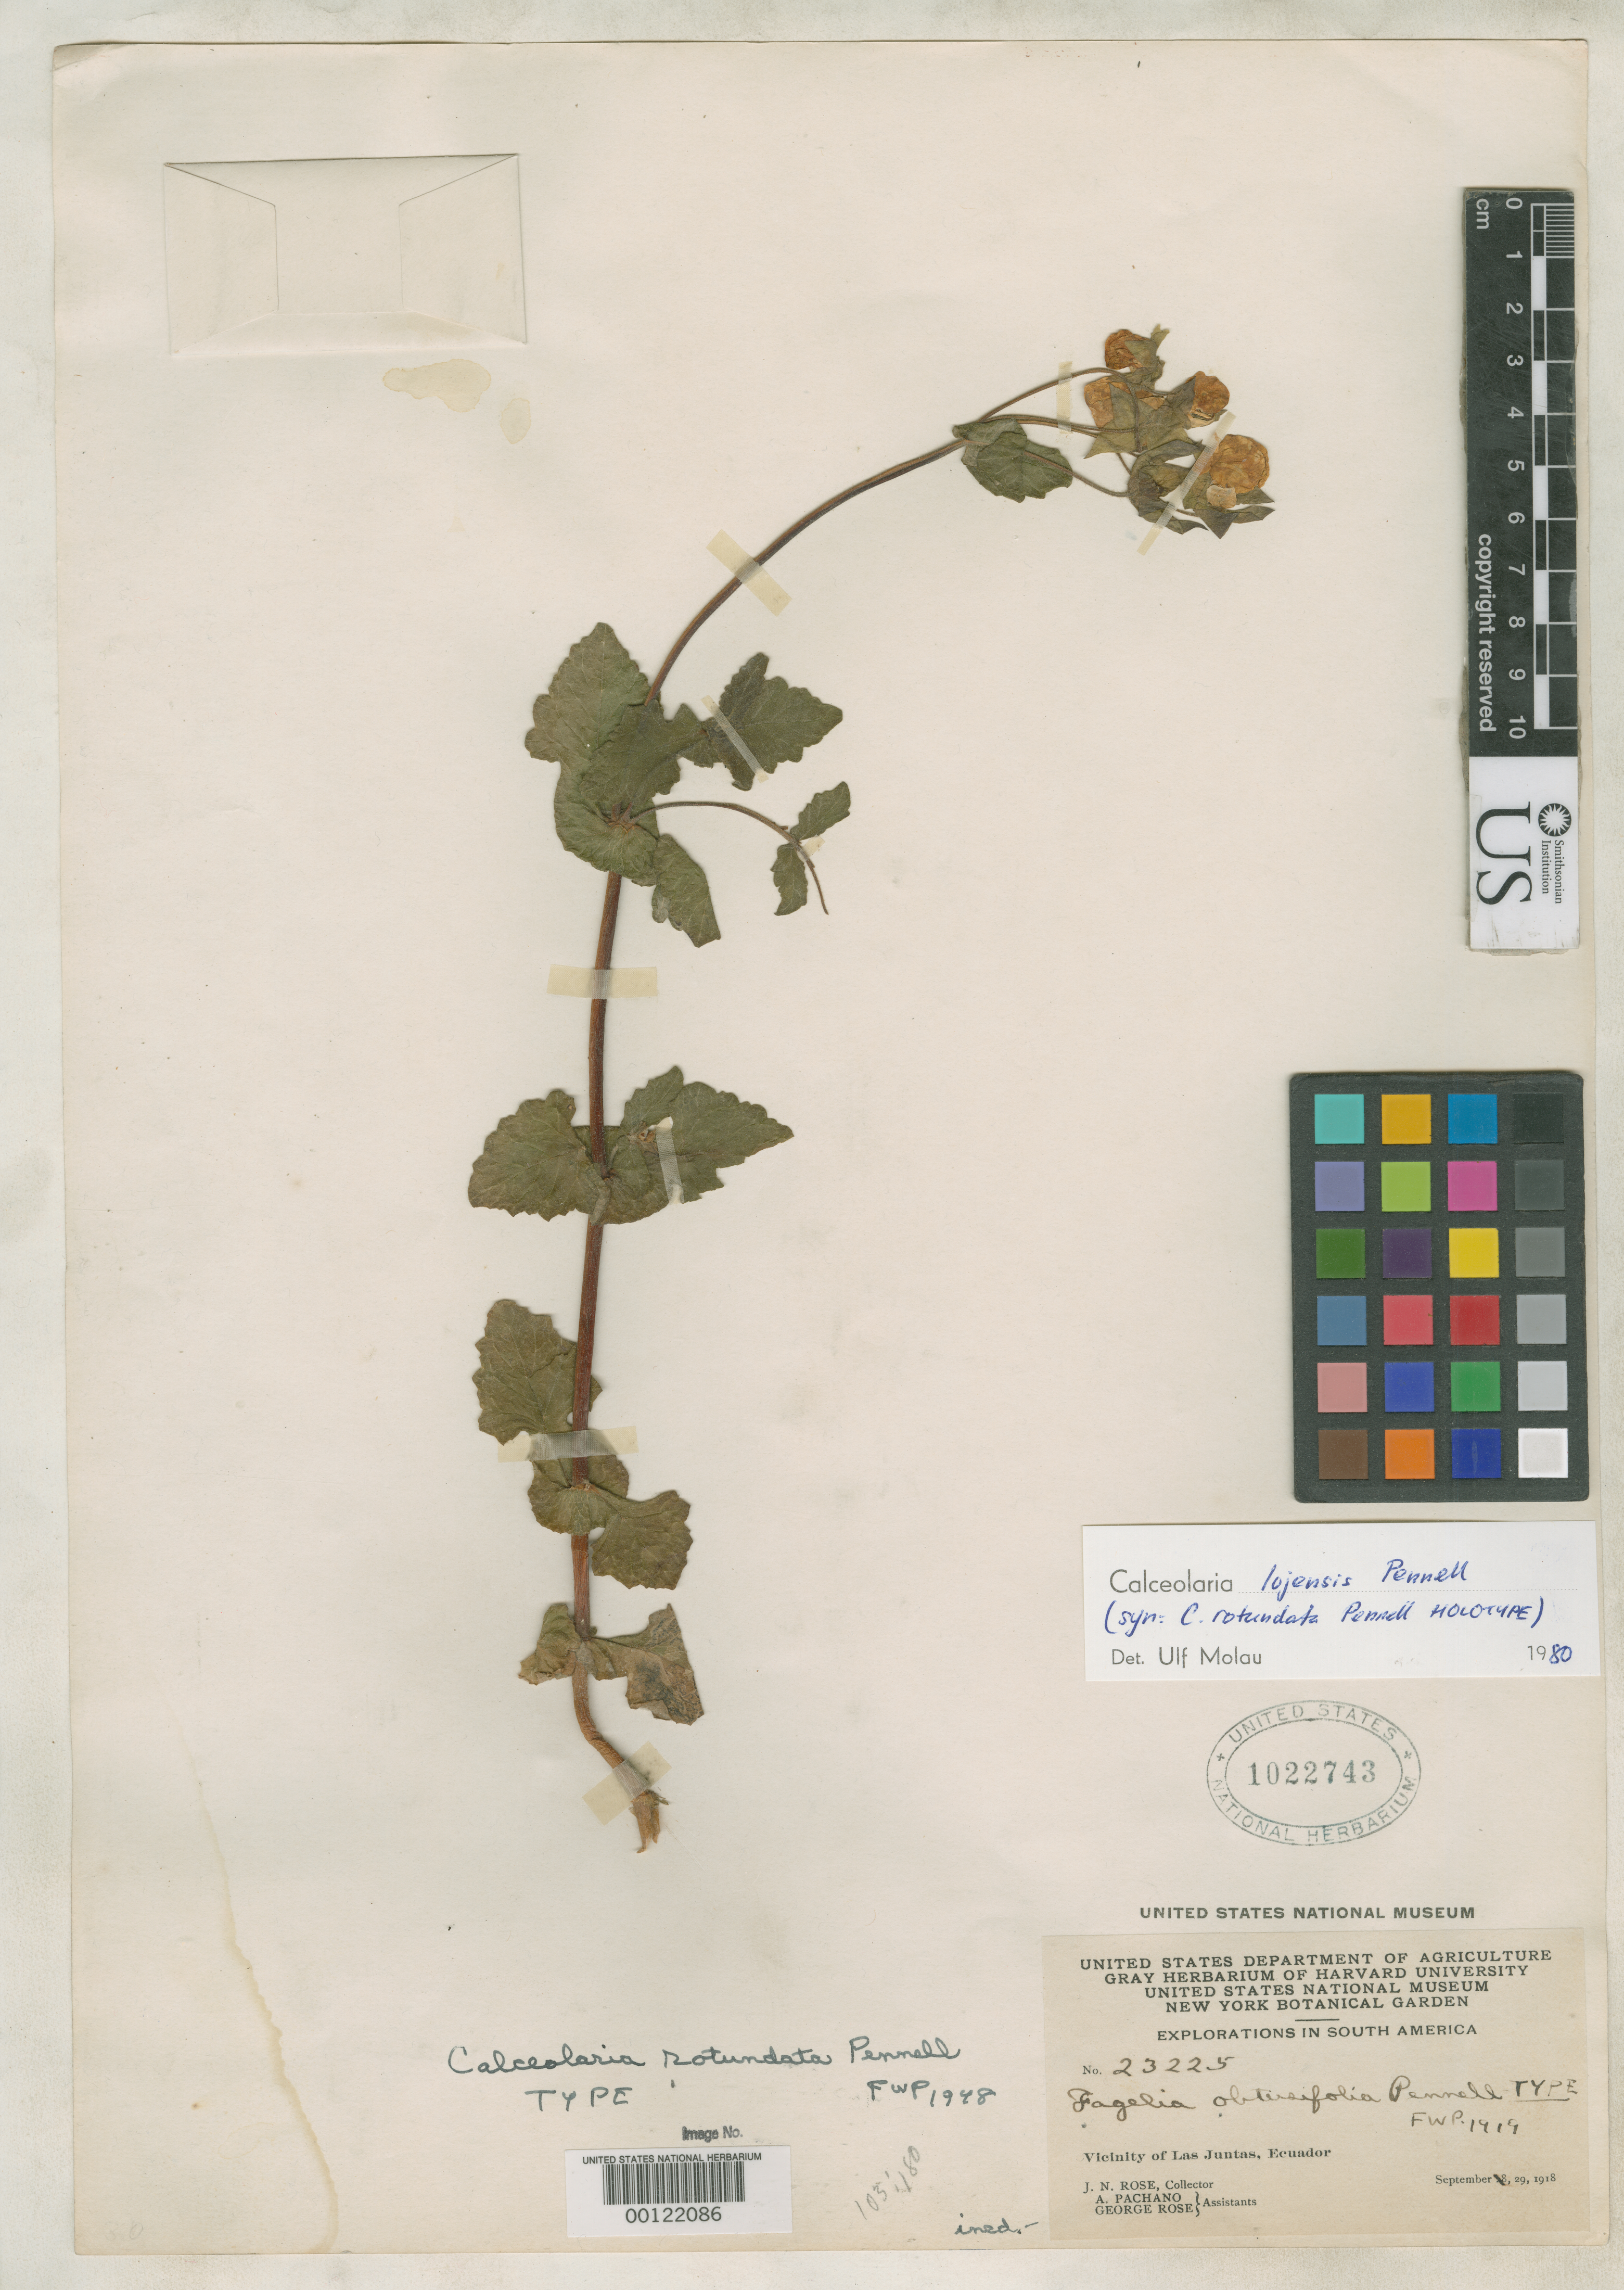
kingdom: Plantae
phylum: Tracheophyta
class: Magnoliopsida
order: Lamiales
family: Calceolariaceae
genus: Calceolaria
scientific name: Calceolaria rotundata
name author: Pennell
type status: Holotype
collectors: J. N. Rose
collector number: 23225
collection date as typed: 29 Sep 1918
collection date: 1918-09-29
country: Ecuador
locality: Las Juntas.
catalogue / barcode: US 1022743